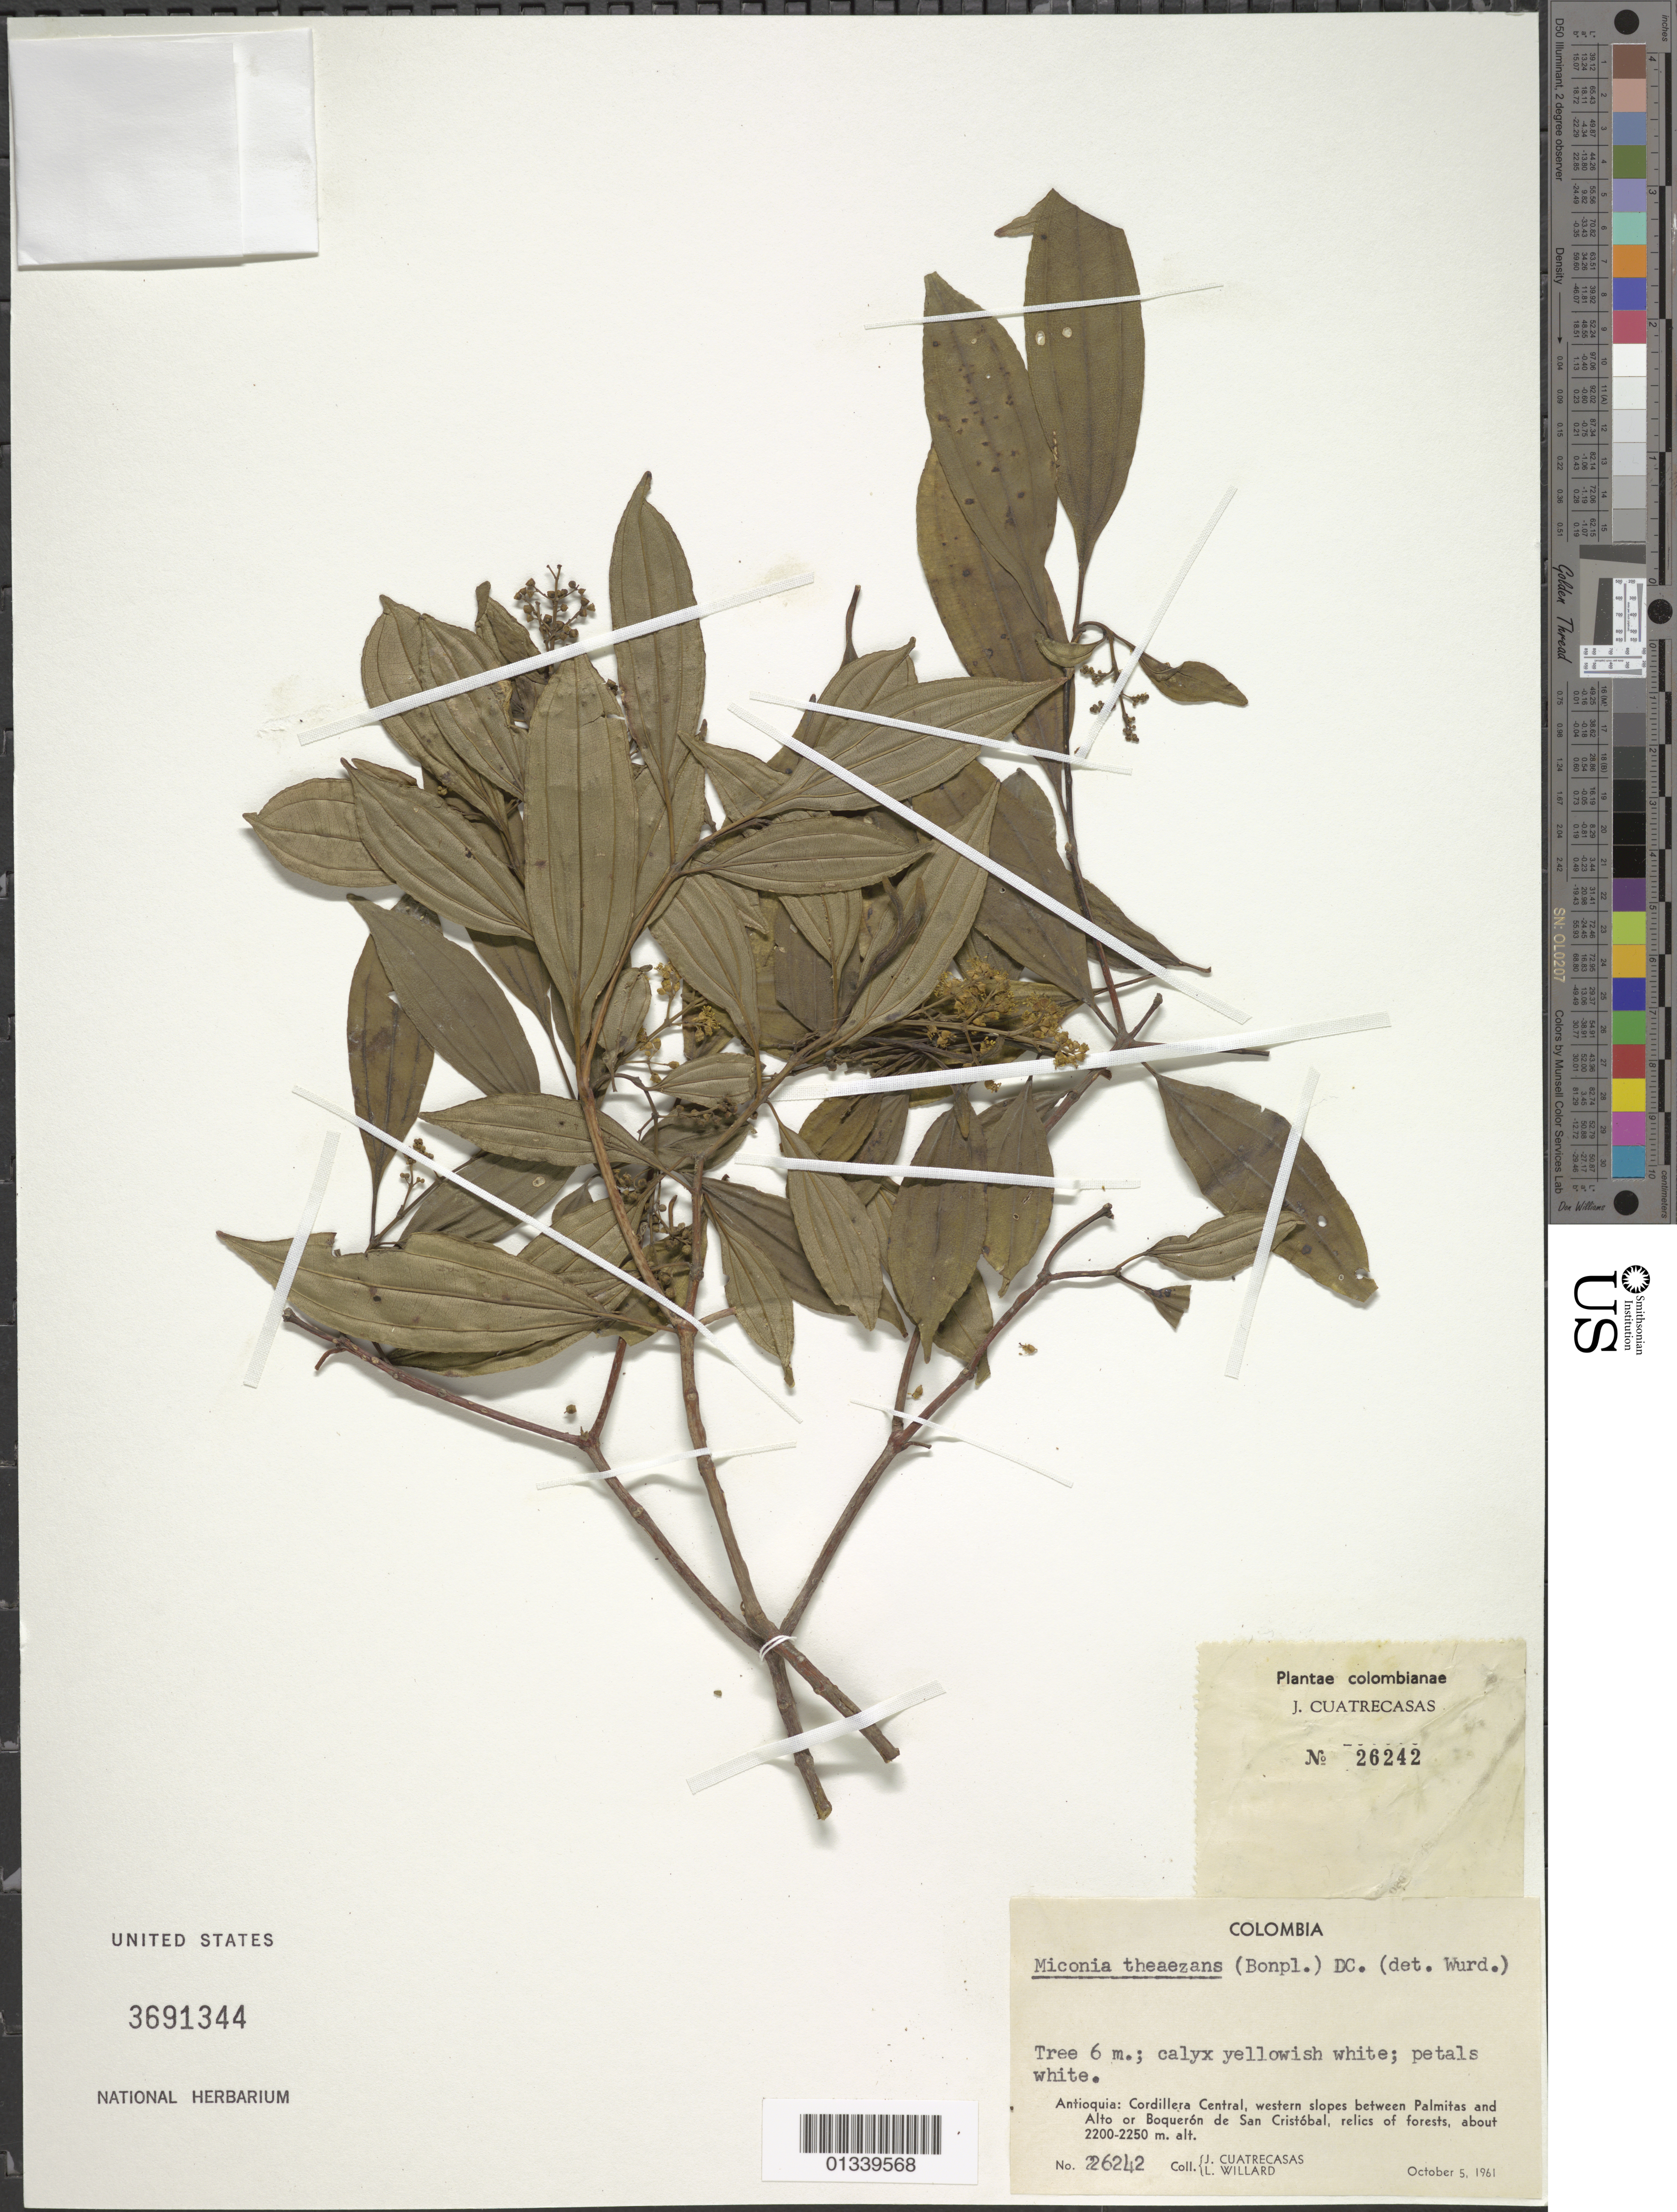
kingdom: Plantae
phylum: Tracheophyta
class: Magnoliopsida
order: Myrtales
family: Melastomataceae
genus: Miconia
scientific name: Miconia theizans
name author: (Bonpl.) Cogn.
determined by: Wurdack, John J., (US), US (UNITED STATES)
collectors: J. Cuatrecasas & L. Willard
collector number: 26242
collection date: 1961-10-05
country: Colombia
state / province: Antioquia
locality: Cordillera Central, western slopes between Palmitas and Alto or Boqueron de San Cristobal.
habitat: Relics of forests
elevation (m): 2200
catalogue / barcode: US 3691344